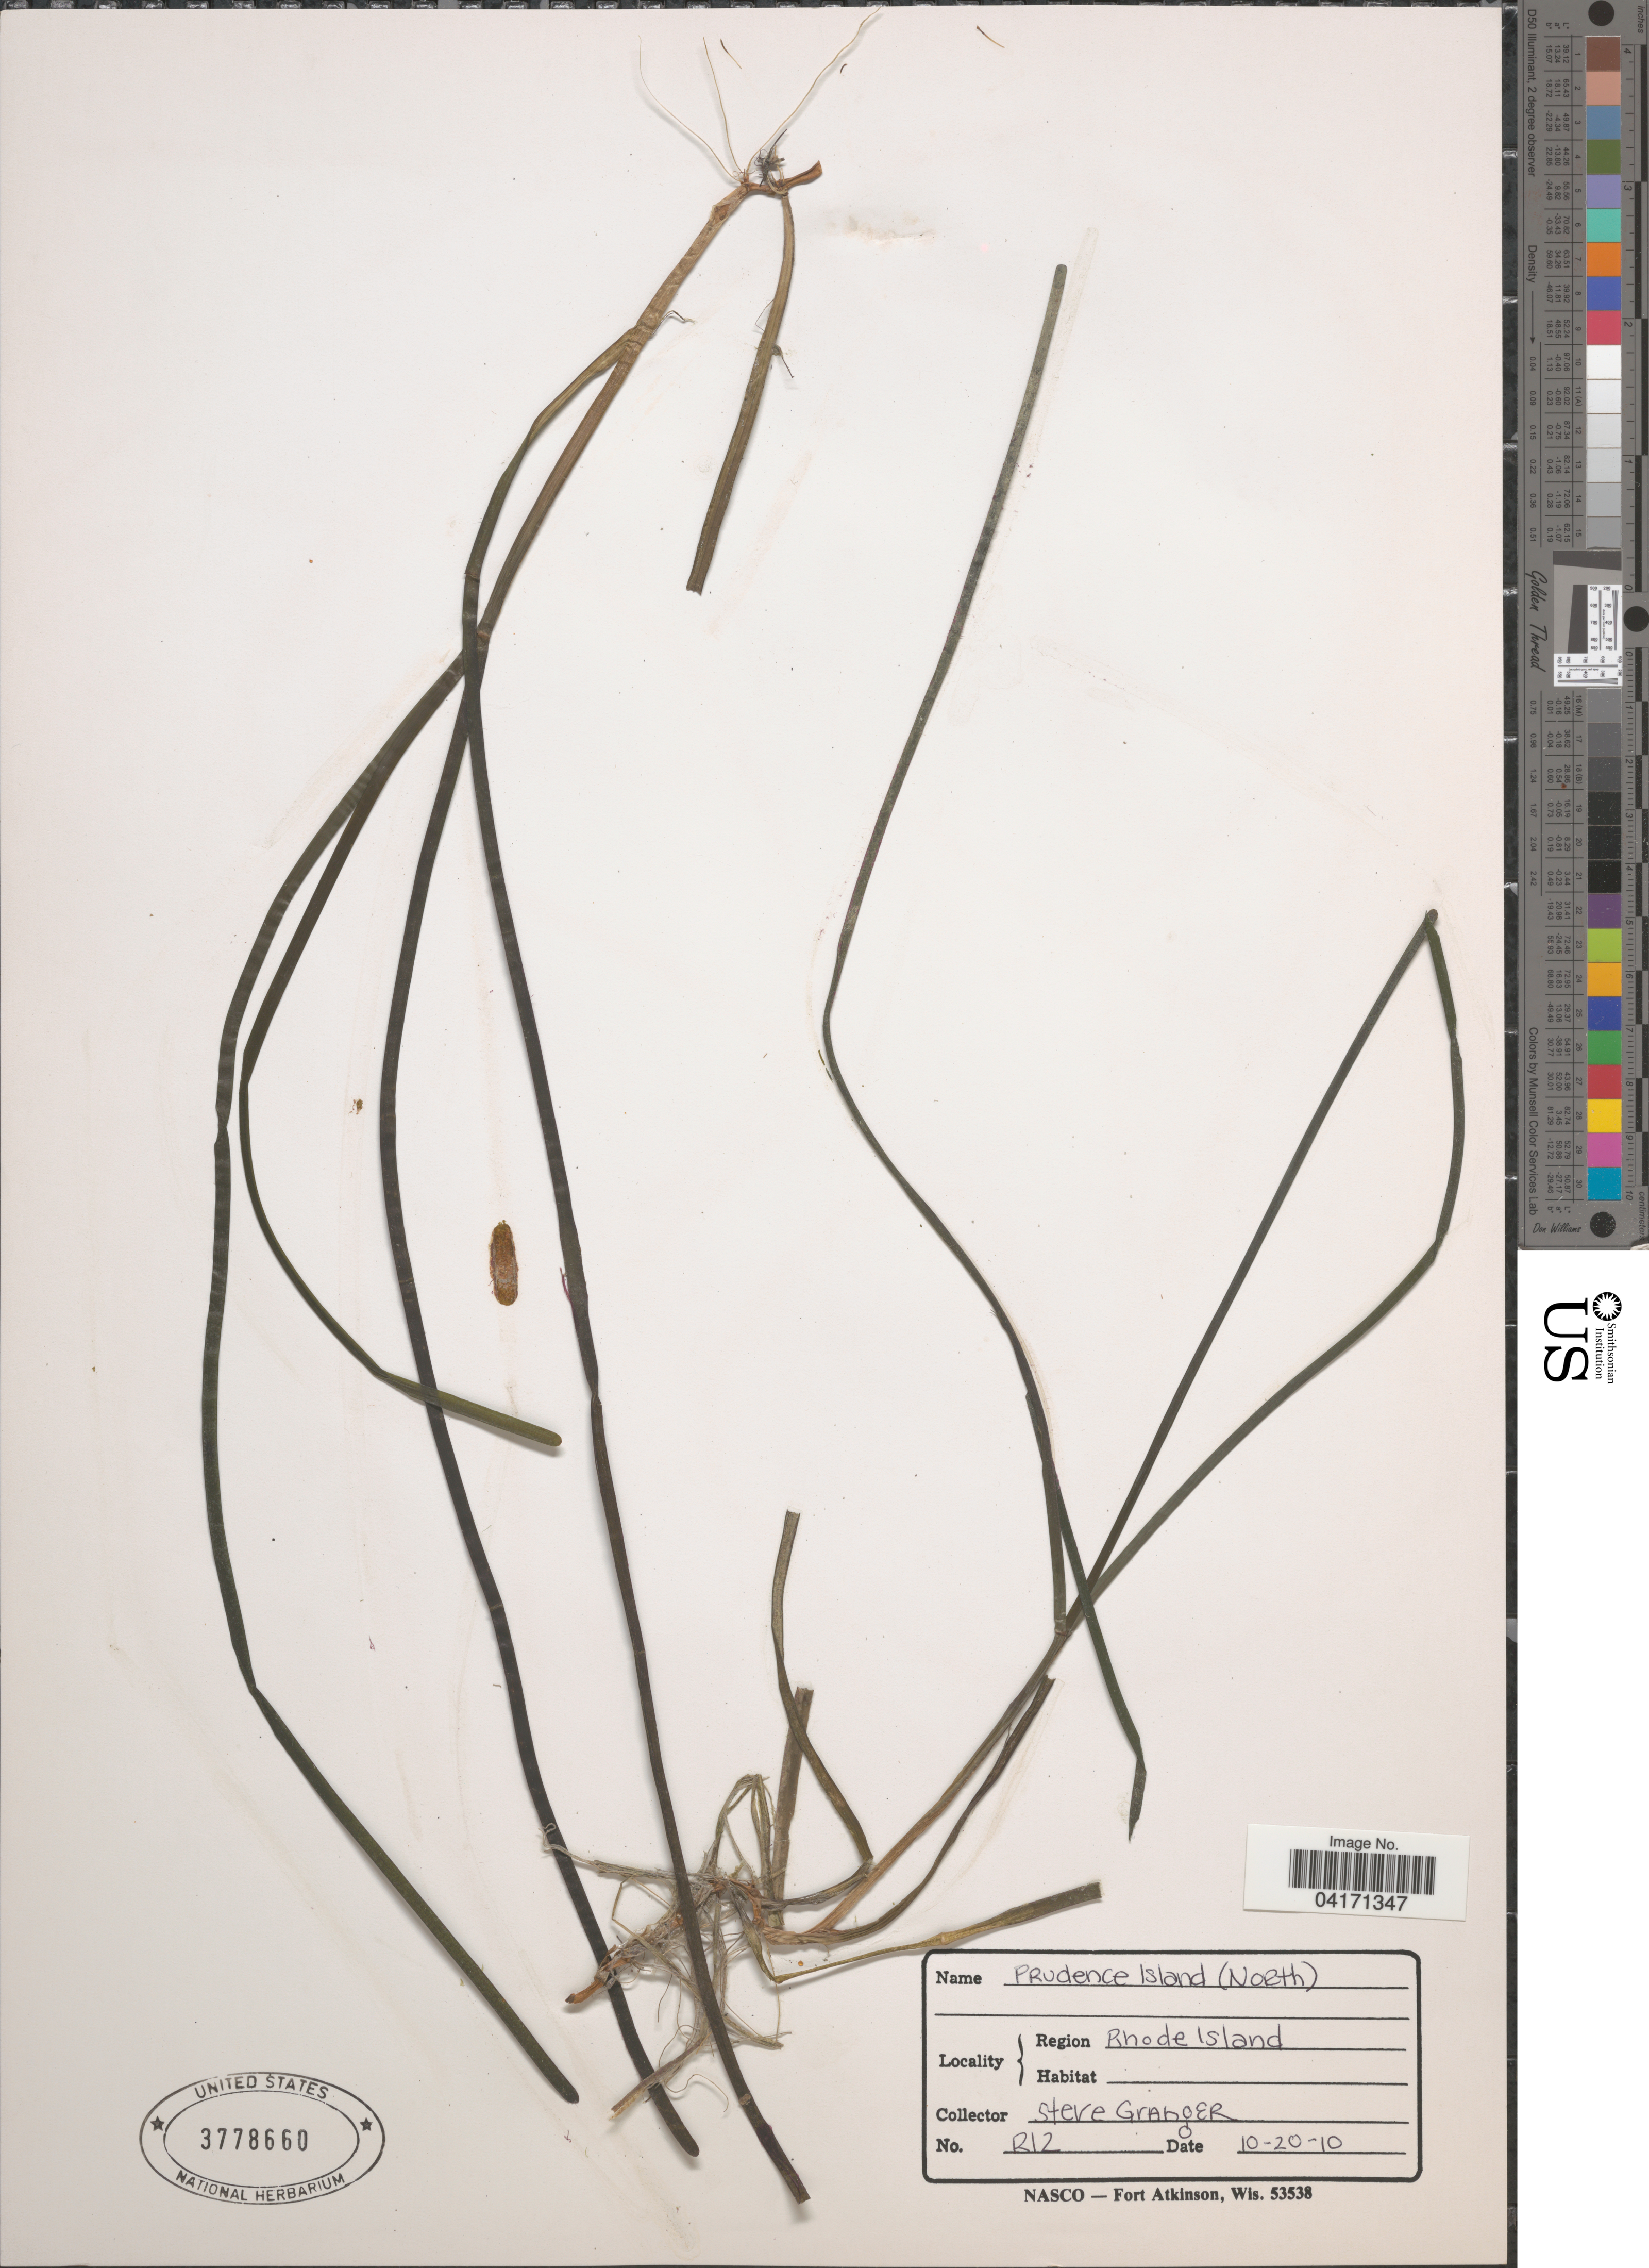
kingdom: Plantae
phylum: Tracheophyta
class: Liliopsida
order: Alismatales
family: Zosteraceae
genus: Zostera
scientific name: Zostera marina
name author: L.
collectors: S. Granger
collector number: RI2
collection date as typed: Transcribed d/m/y: 20/10/10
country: United States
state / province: Rhode Island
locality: Prudence Island (North). Region Rhode Island.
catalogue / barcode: US 3778660